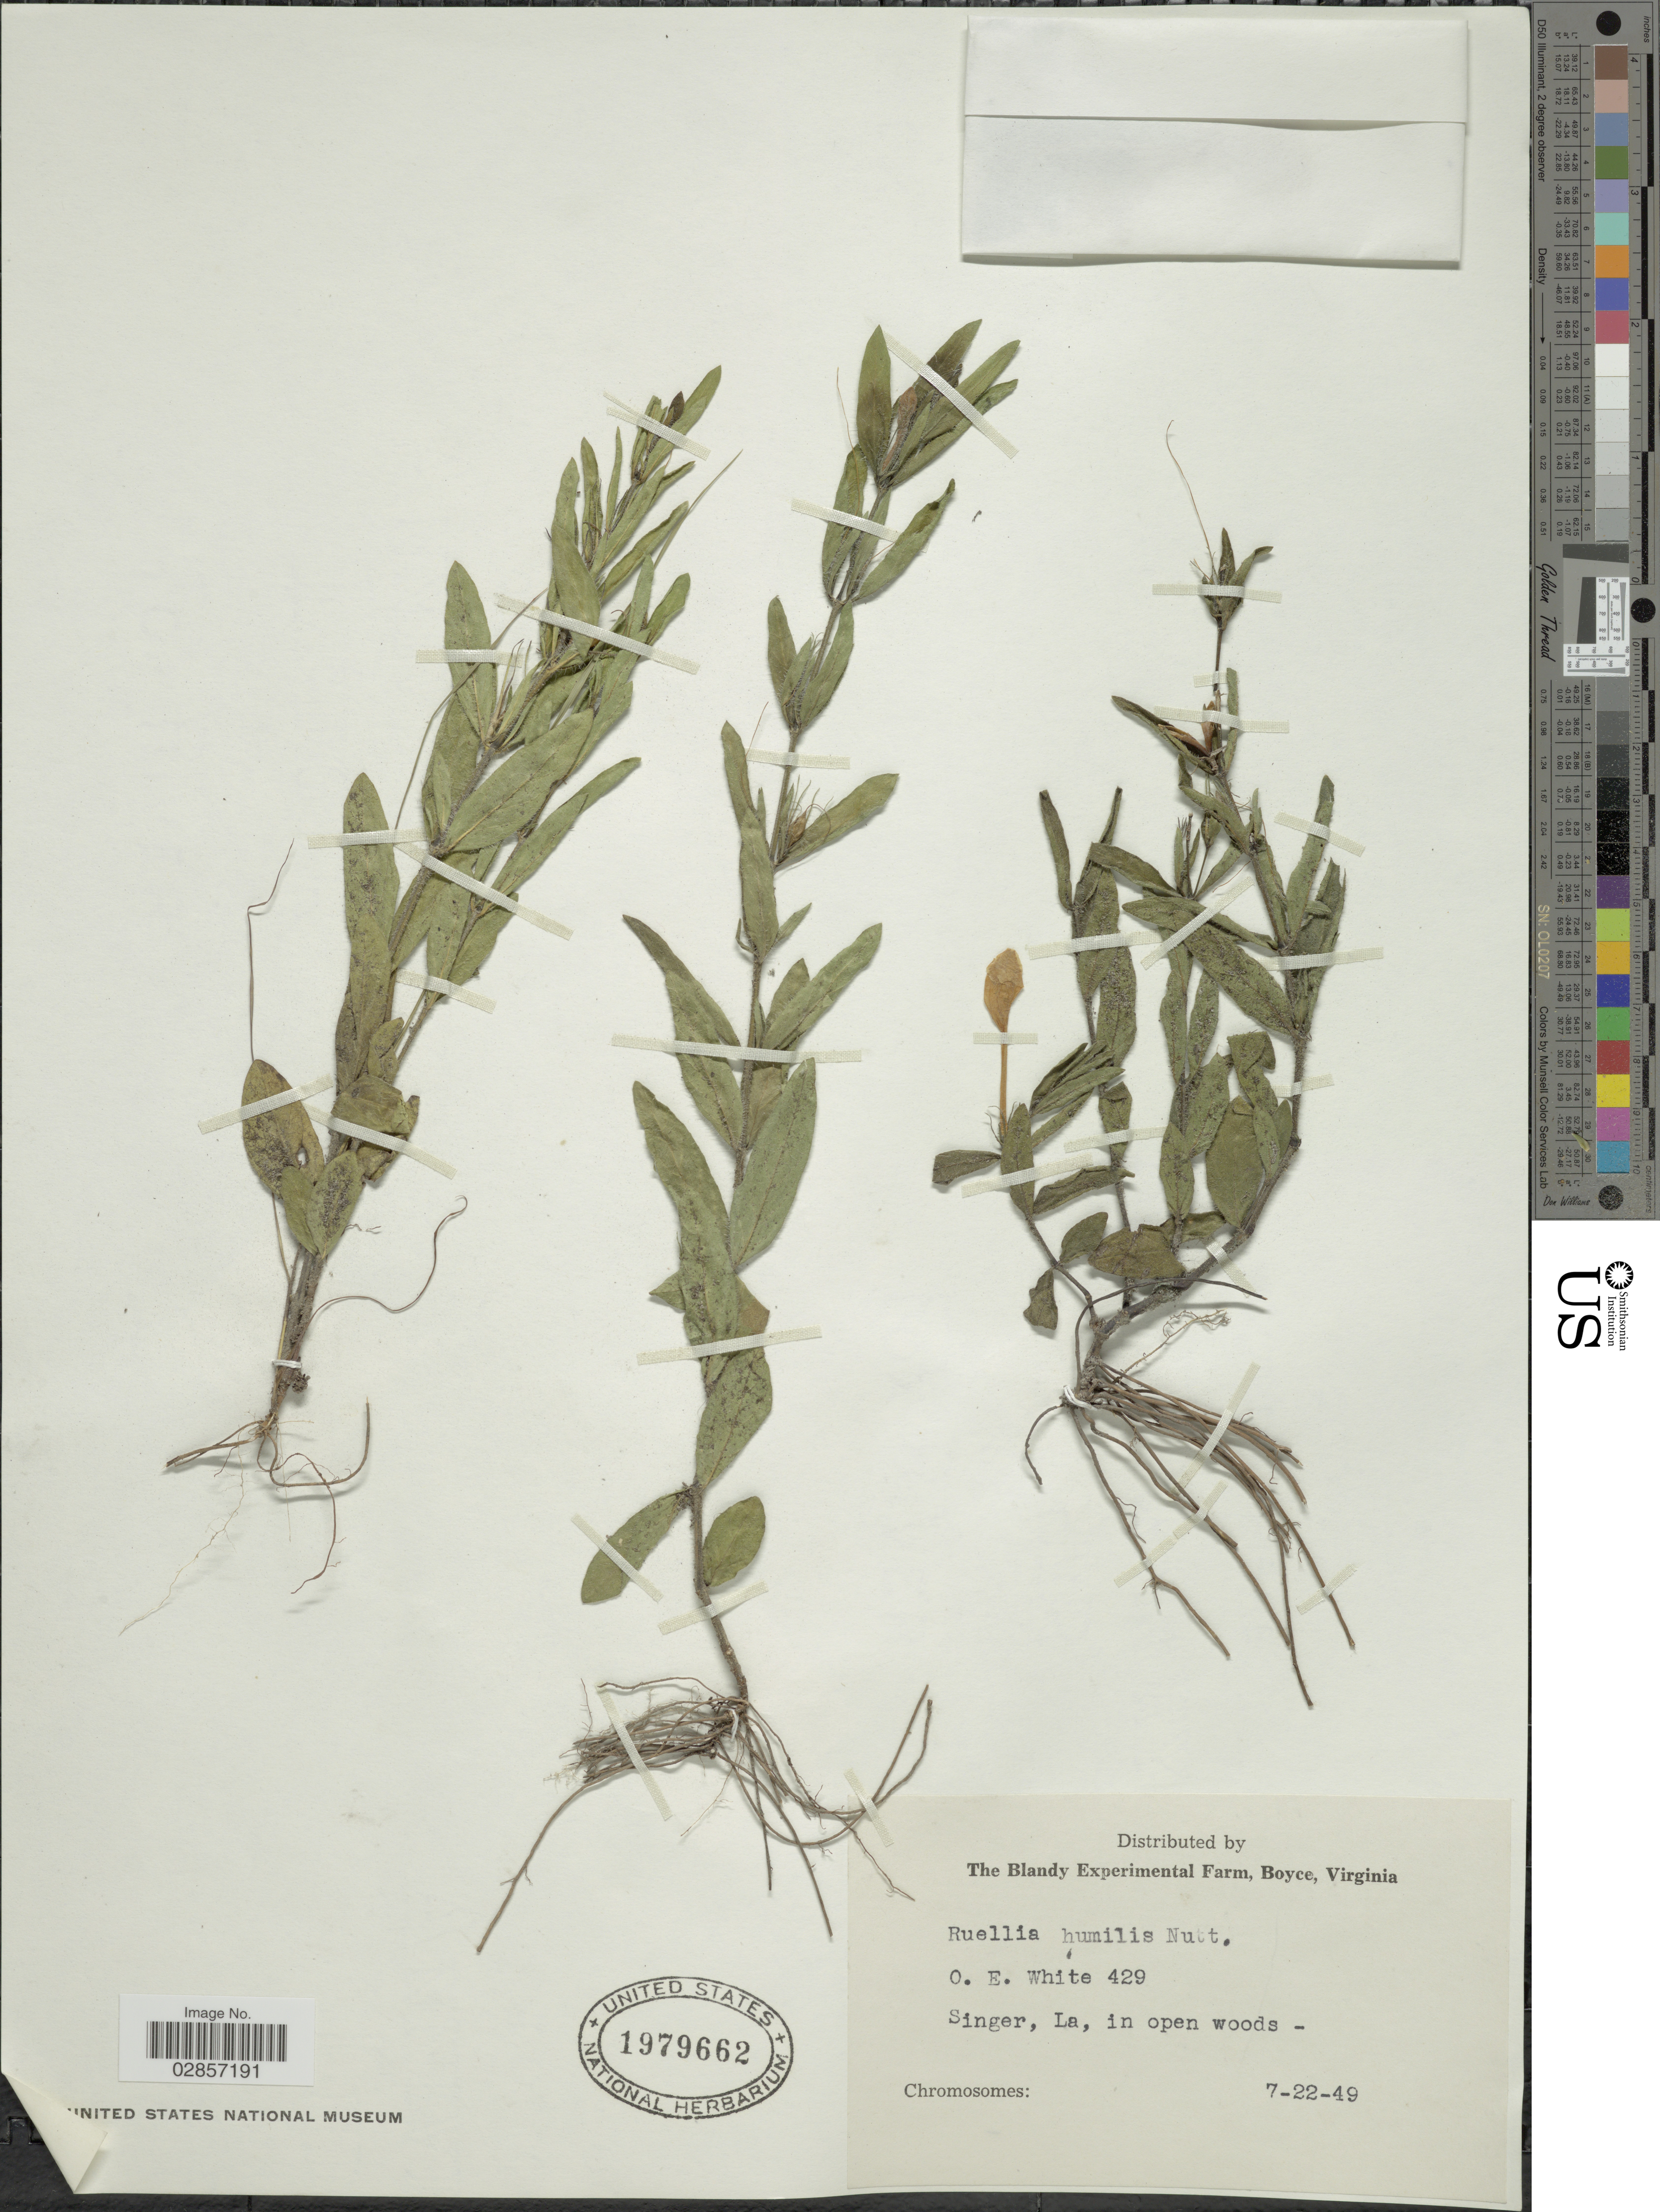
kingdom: Plantae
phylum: Tracheophyta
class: Magnoliopsida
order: Lamiales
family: Acanthaceae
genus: Ruellia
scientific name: Ruellia humilis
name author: Nutt.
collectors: O. E. White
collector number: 429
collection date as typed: Transcribed d/m/y: 22/7/49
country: United States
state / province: Louisiana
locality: Singer, La., in open woods.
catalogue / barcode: US 1979662